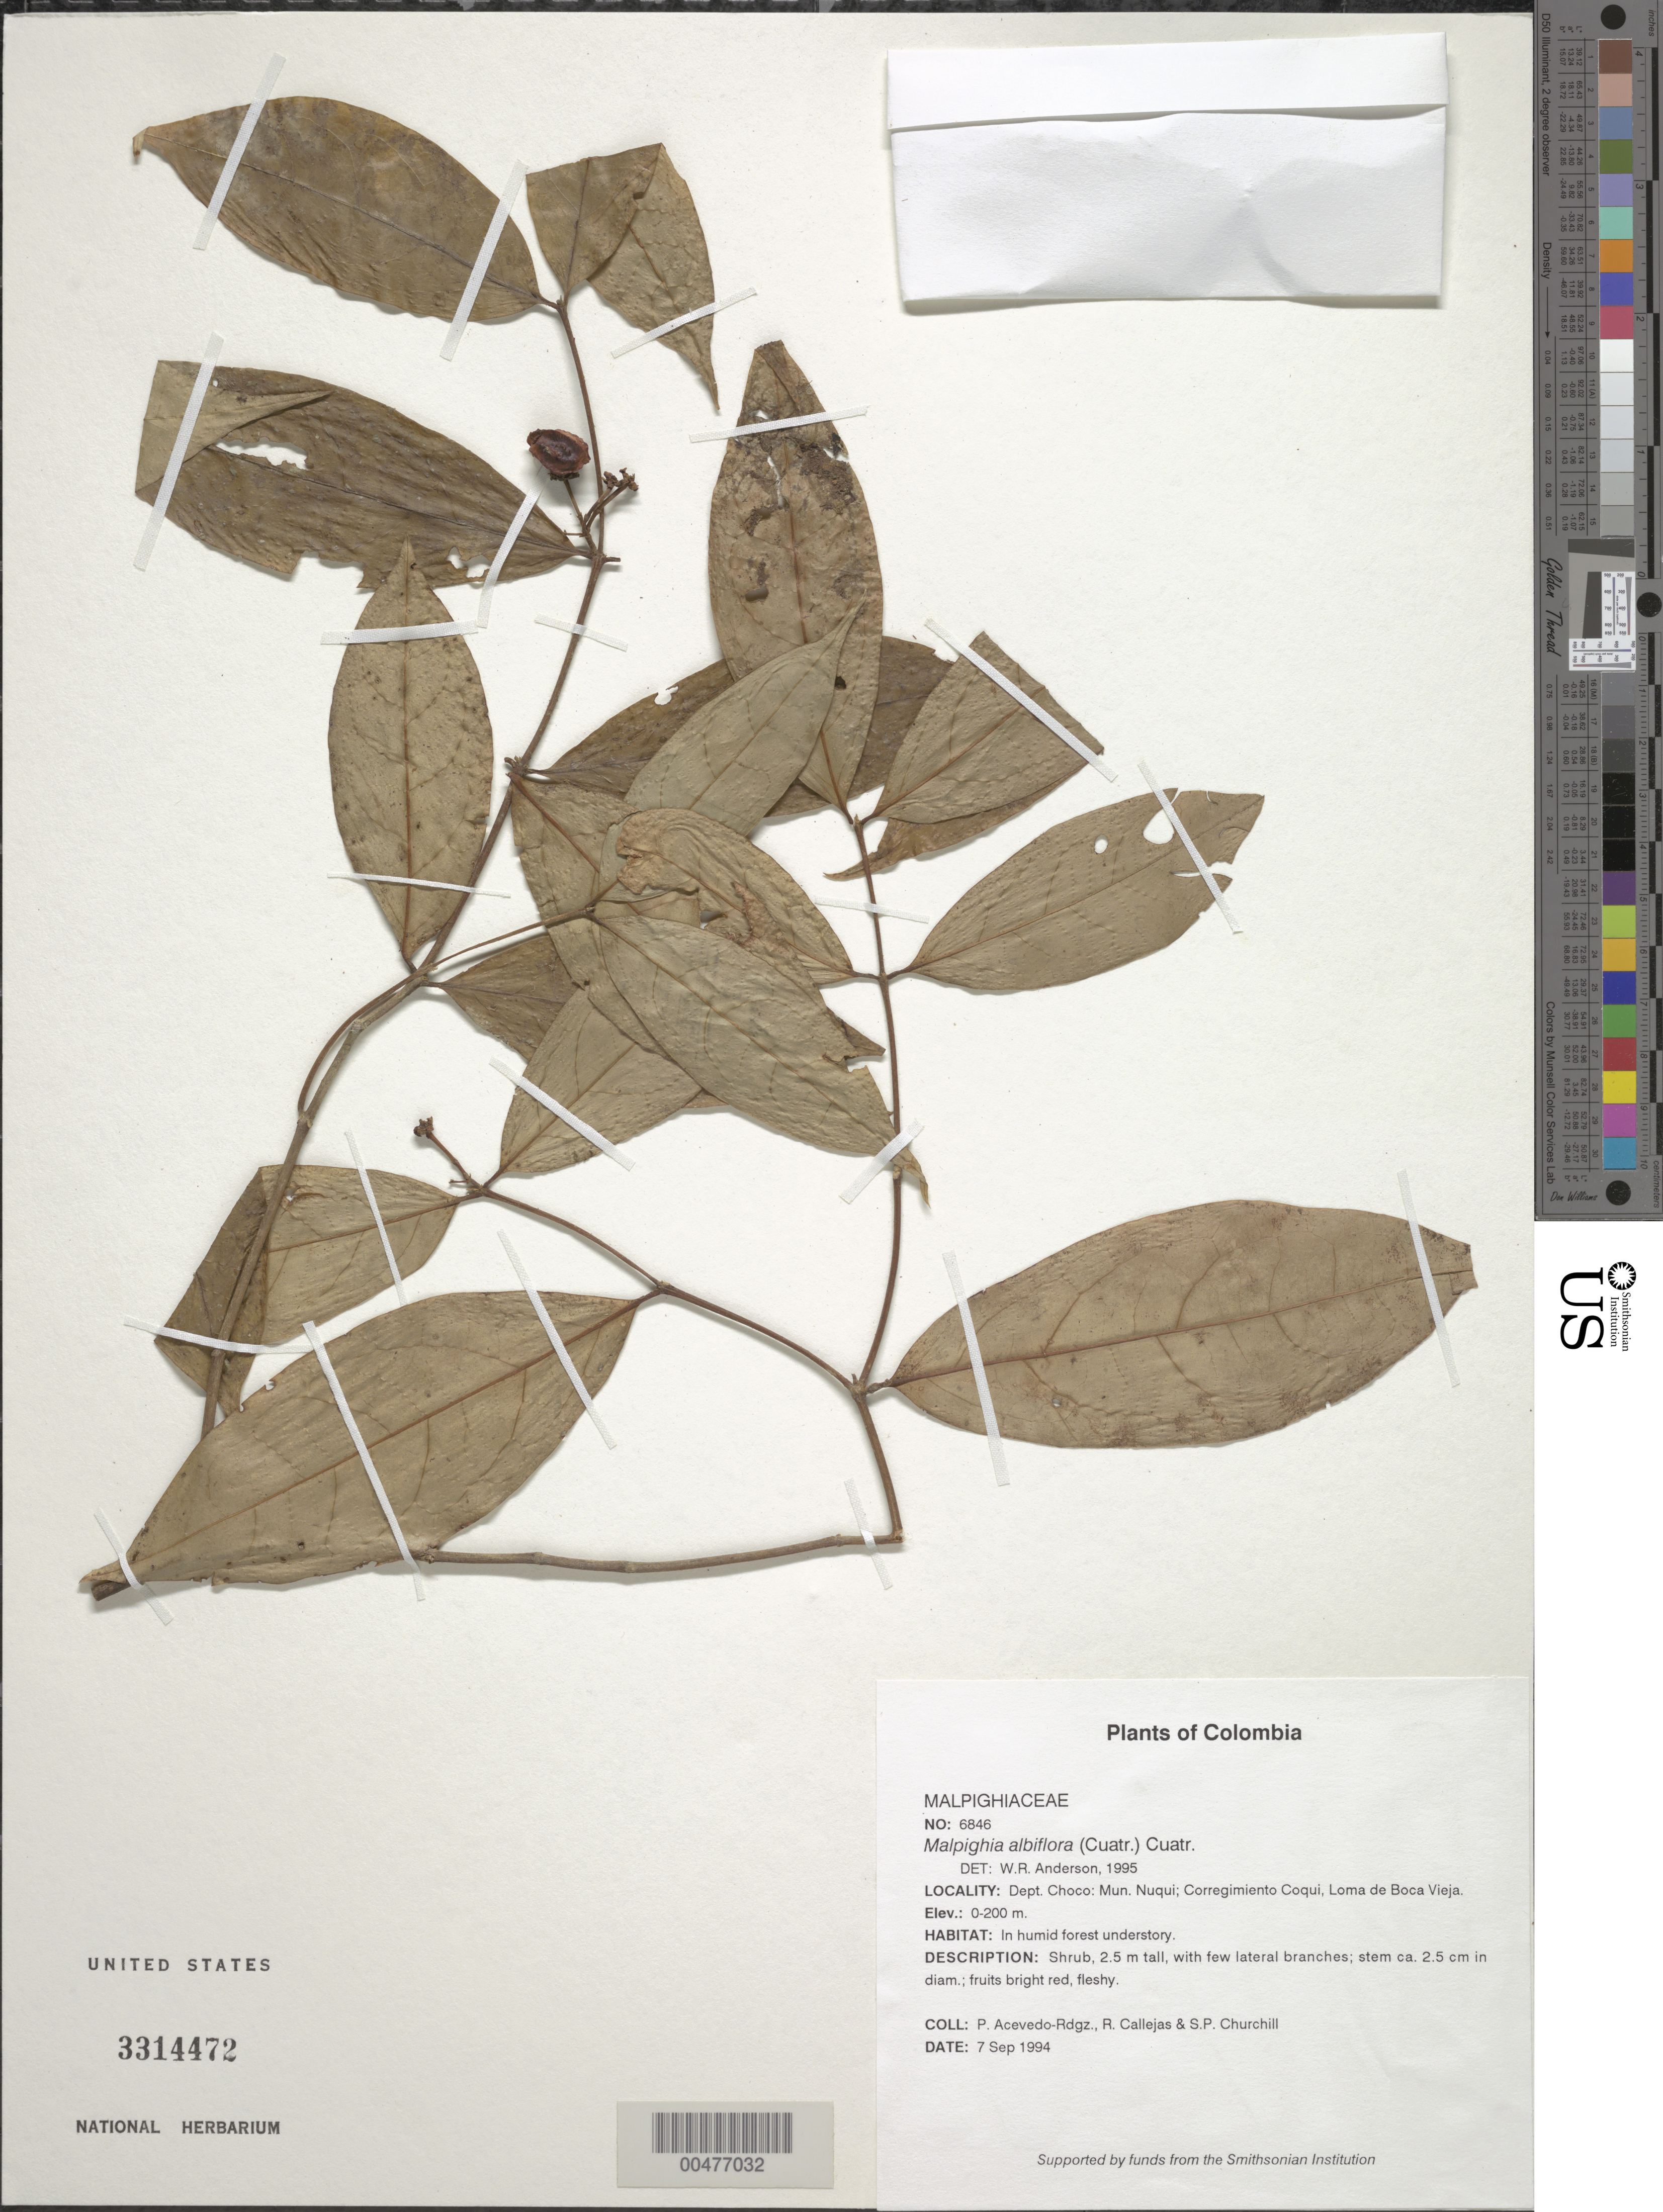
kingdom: Plantae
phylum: Tracheophyta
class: Magnoliopsida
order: Malpighiales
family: Malpighiaceae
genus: Malpighia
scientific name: Malpighia albiflora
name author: (Cuatrec.) Cuatrec.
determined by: Anderson, W. R., (MICH), University of Michigan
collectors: P. Acevedo-Rodr., R. Callejas & S. Churchill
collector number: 6846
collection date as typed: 07 Sep 1994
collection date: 1994-09-07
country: Colombia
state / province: Chocó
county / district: Nuqui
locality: Depart. Choco; Mun. Nuqui; Corregimiento Coqui; Loma de Boca Vieja.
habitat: In humid forest understory.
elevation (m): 0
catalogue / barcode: US 3314472